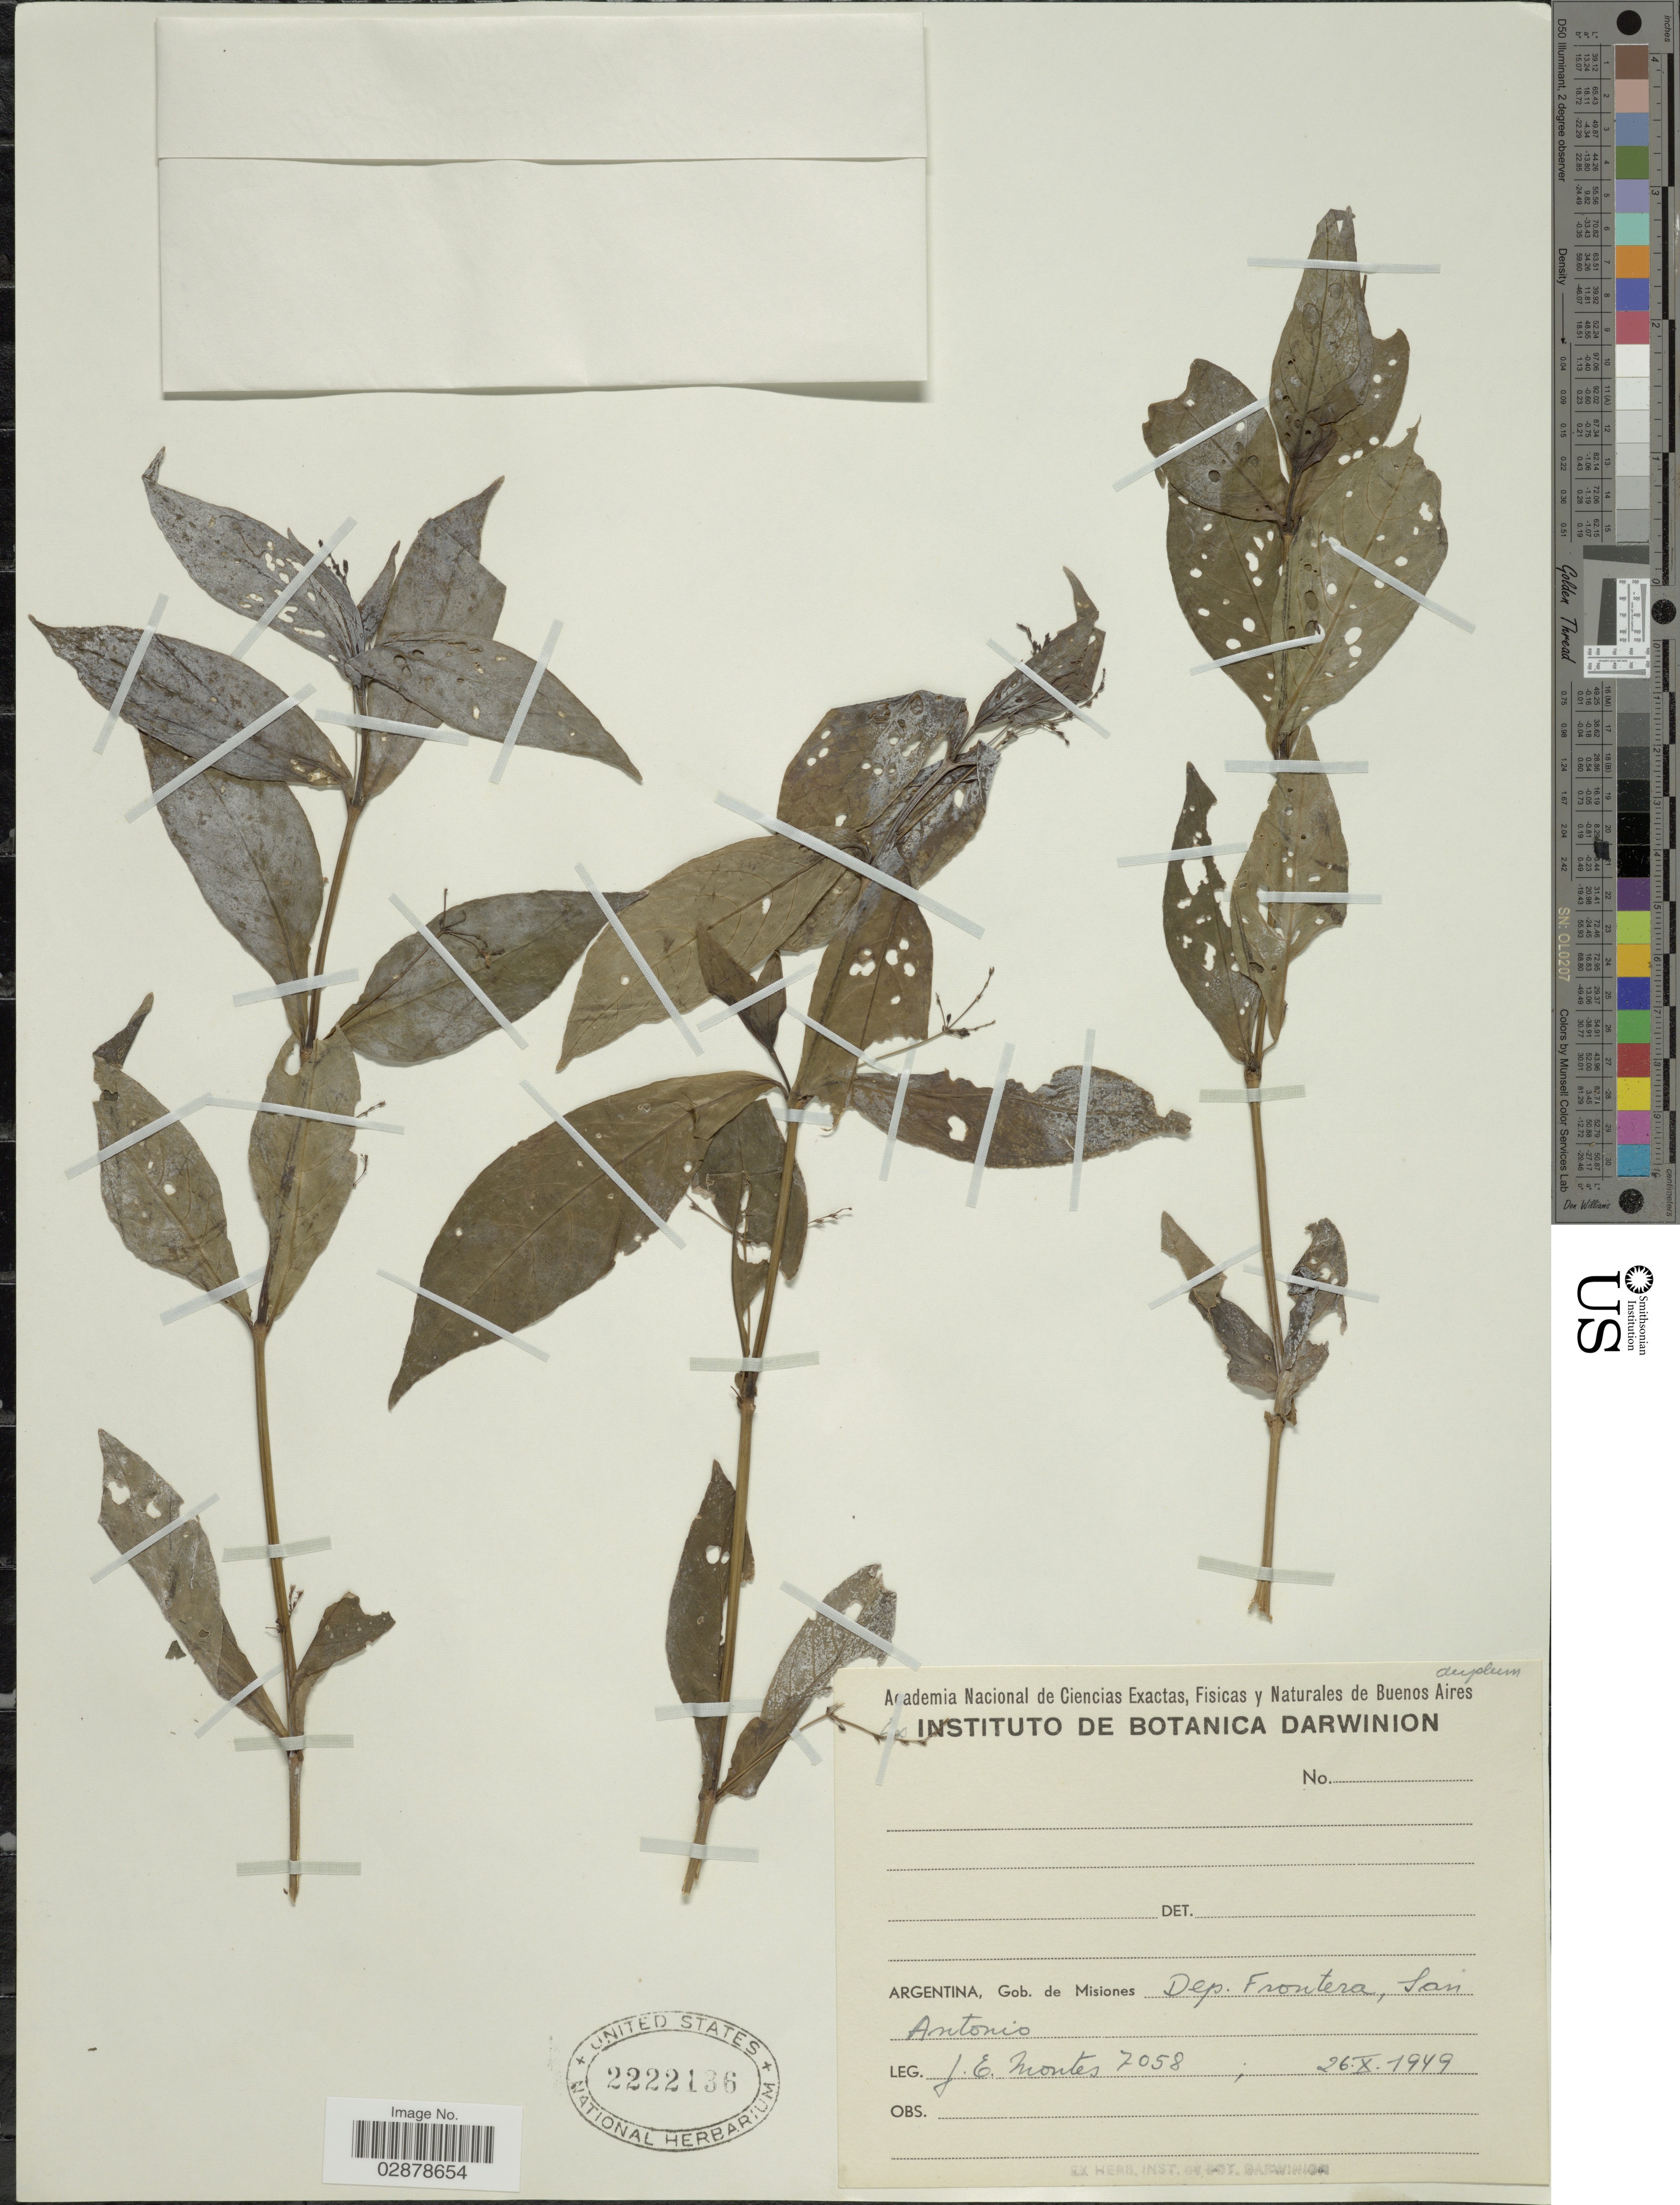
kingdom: Plantae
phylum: Tracheophyta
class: Magnoliopsida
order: Lamiales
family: Acanthaceae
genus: Justicia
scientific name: Justicia comata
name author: (L.) Lam.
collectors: J. E. Montes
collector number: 7058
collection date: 1949-10-26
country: Argentina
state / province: Misiones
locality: Gob. de Misiones, Dep. Frontera, San Antonio.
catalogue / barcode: US 2222136